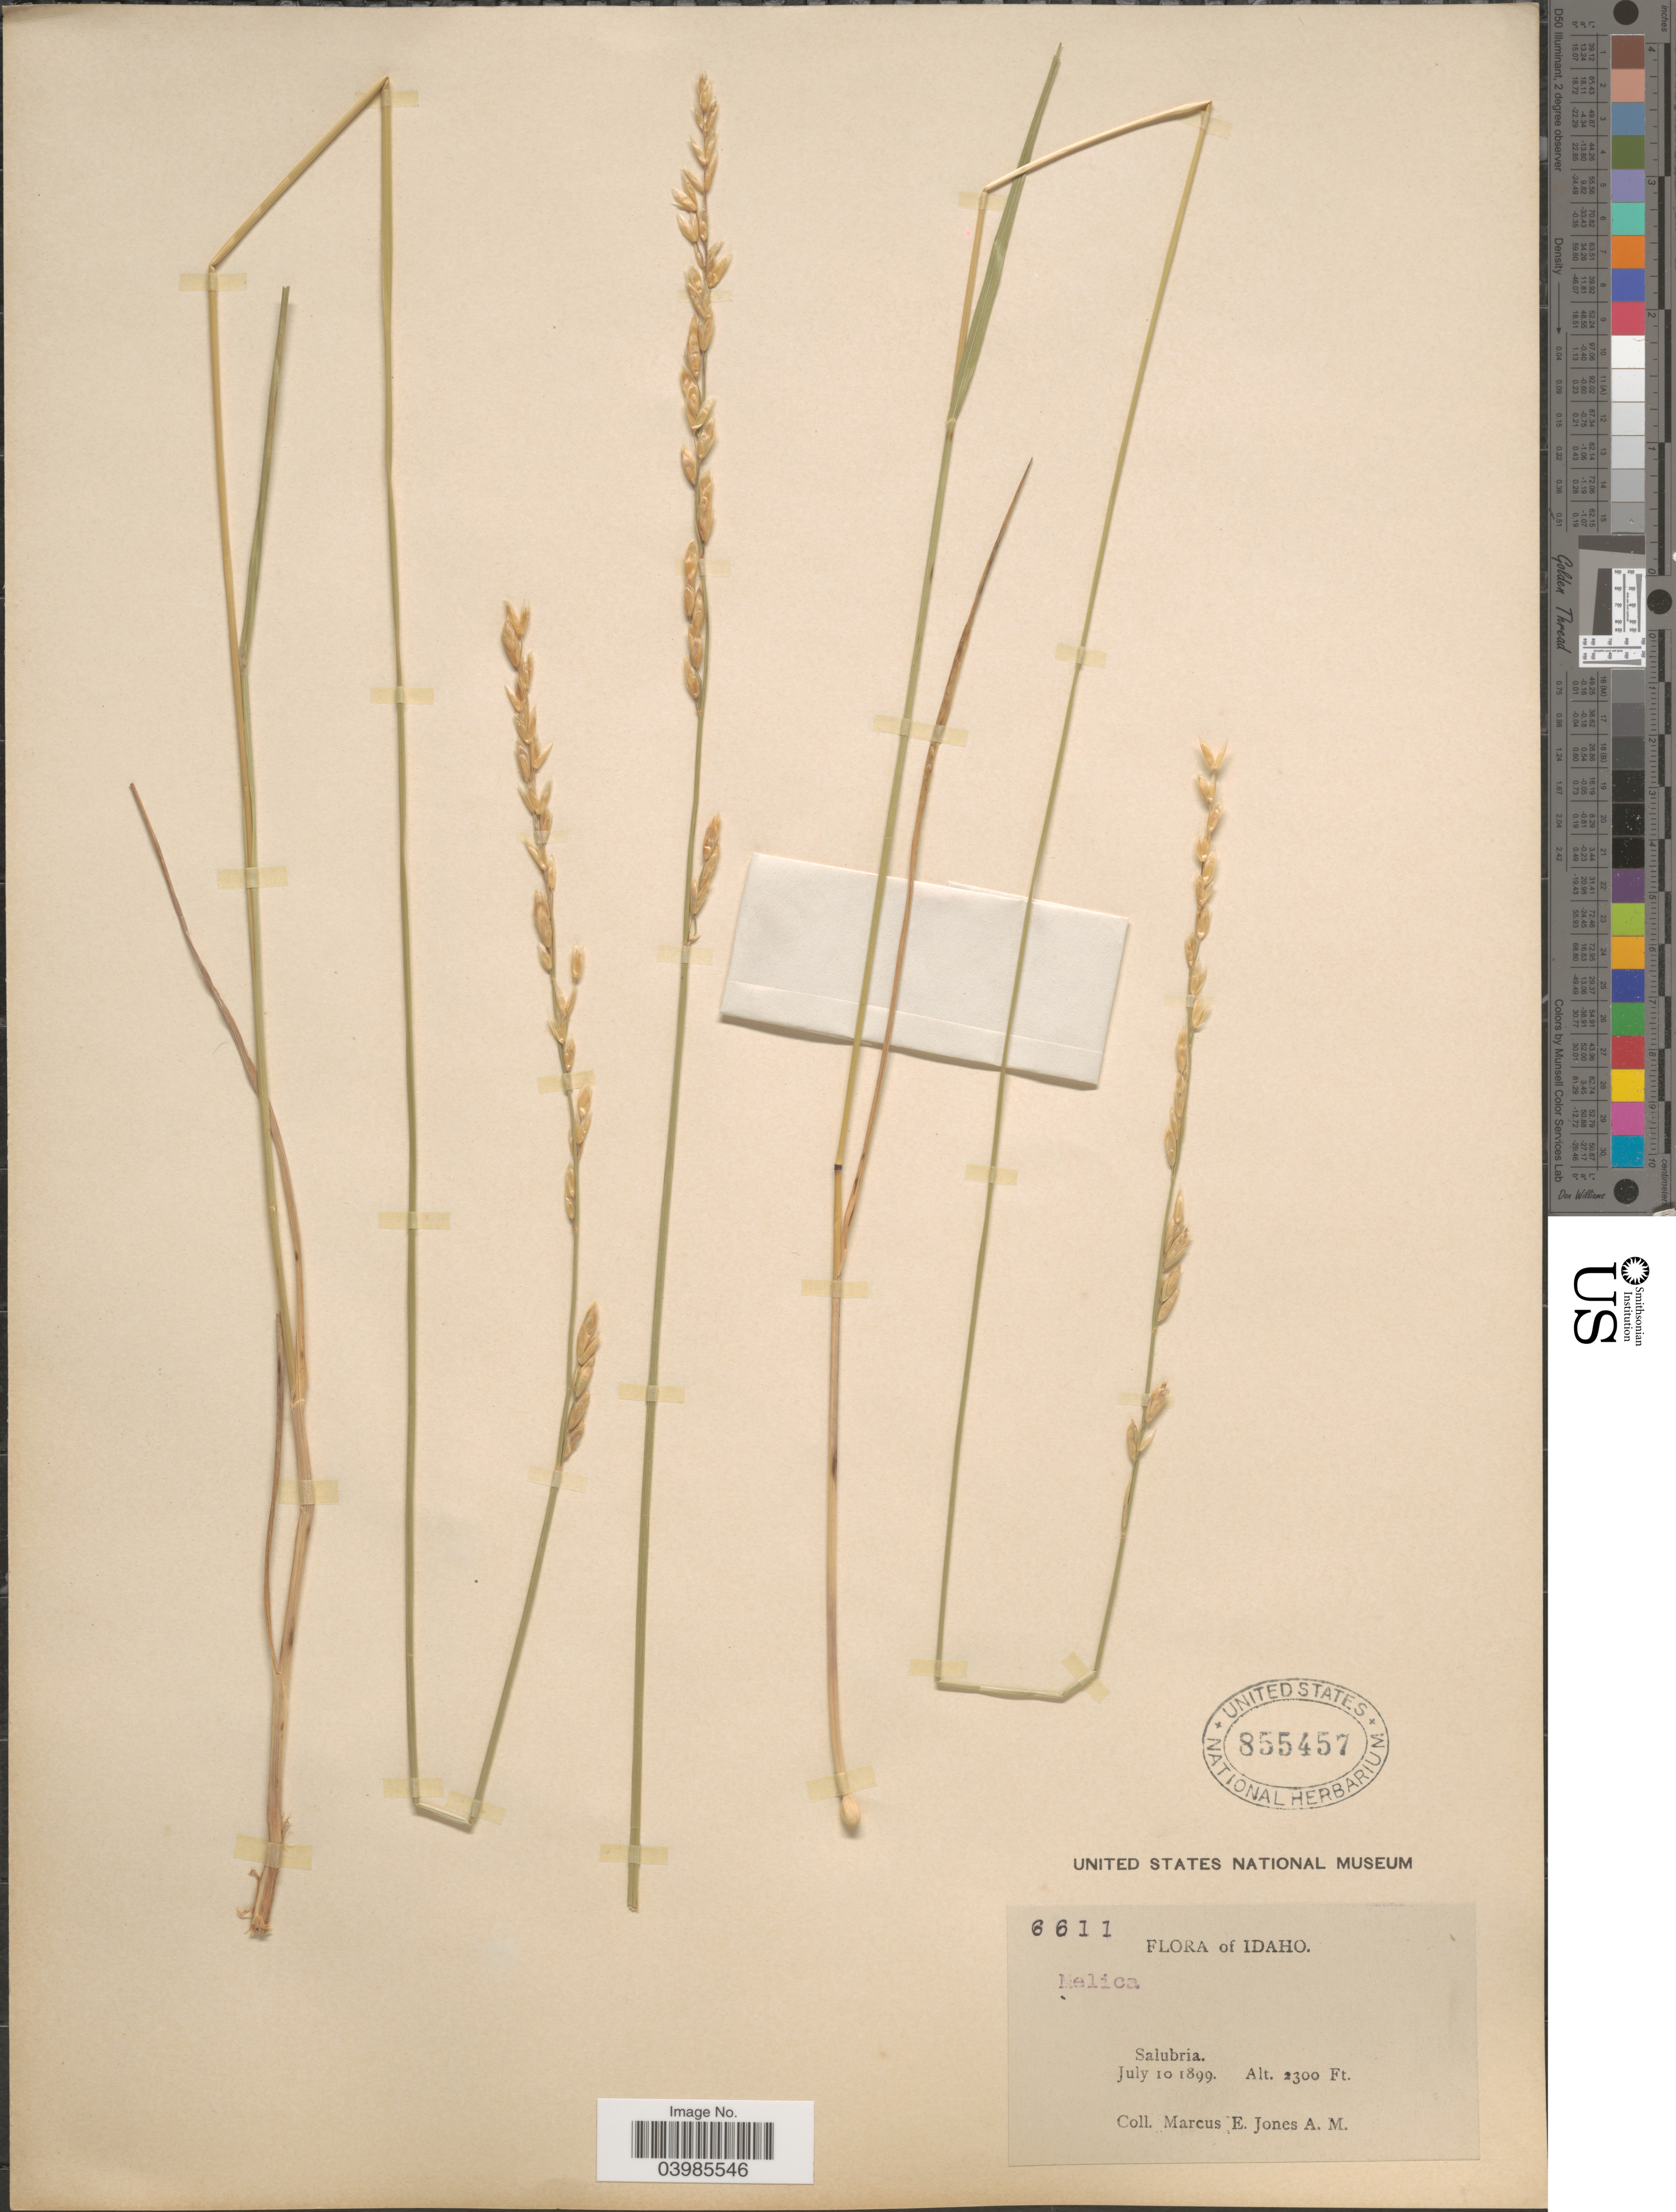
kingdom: Plantae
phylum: Tracheophyta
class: Liliopsida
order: Poales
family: Poaceae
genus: Melica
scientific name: Melica bulbosa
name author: Geyer ex Porter & J.M. Coult.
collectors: M. E. Jones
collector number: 6611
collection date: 1899-07-10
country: United States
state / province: Idaho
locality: Salubria.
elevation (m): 701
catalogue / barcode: US 855457